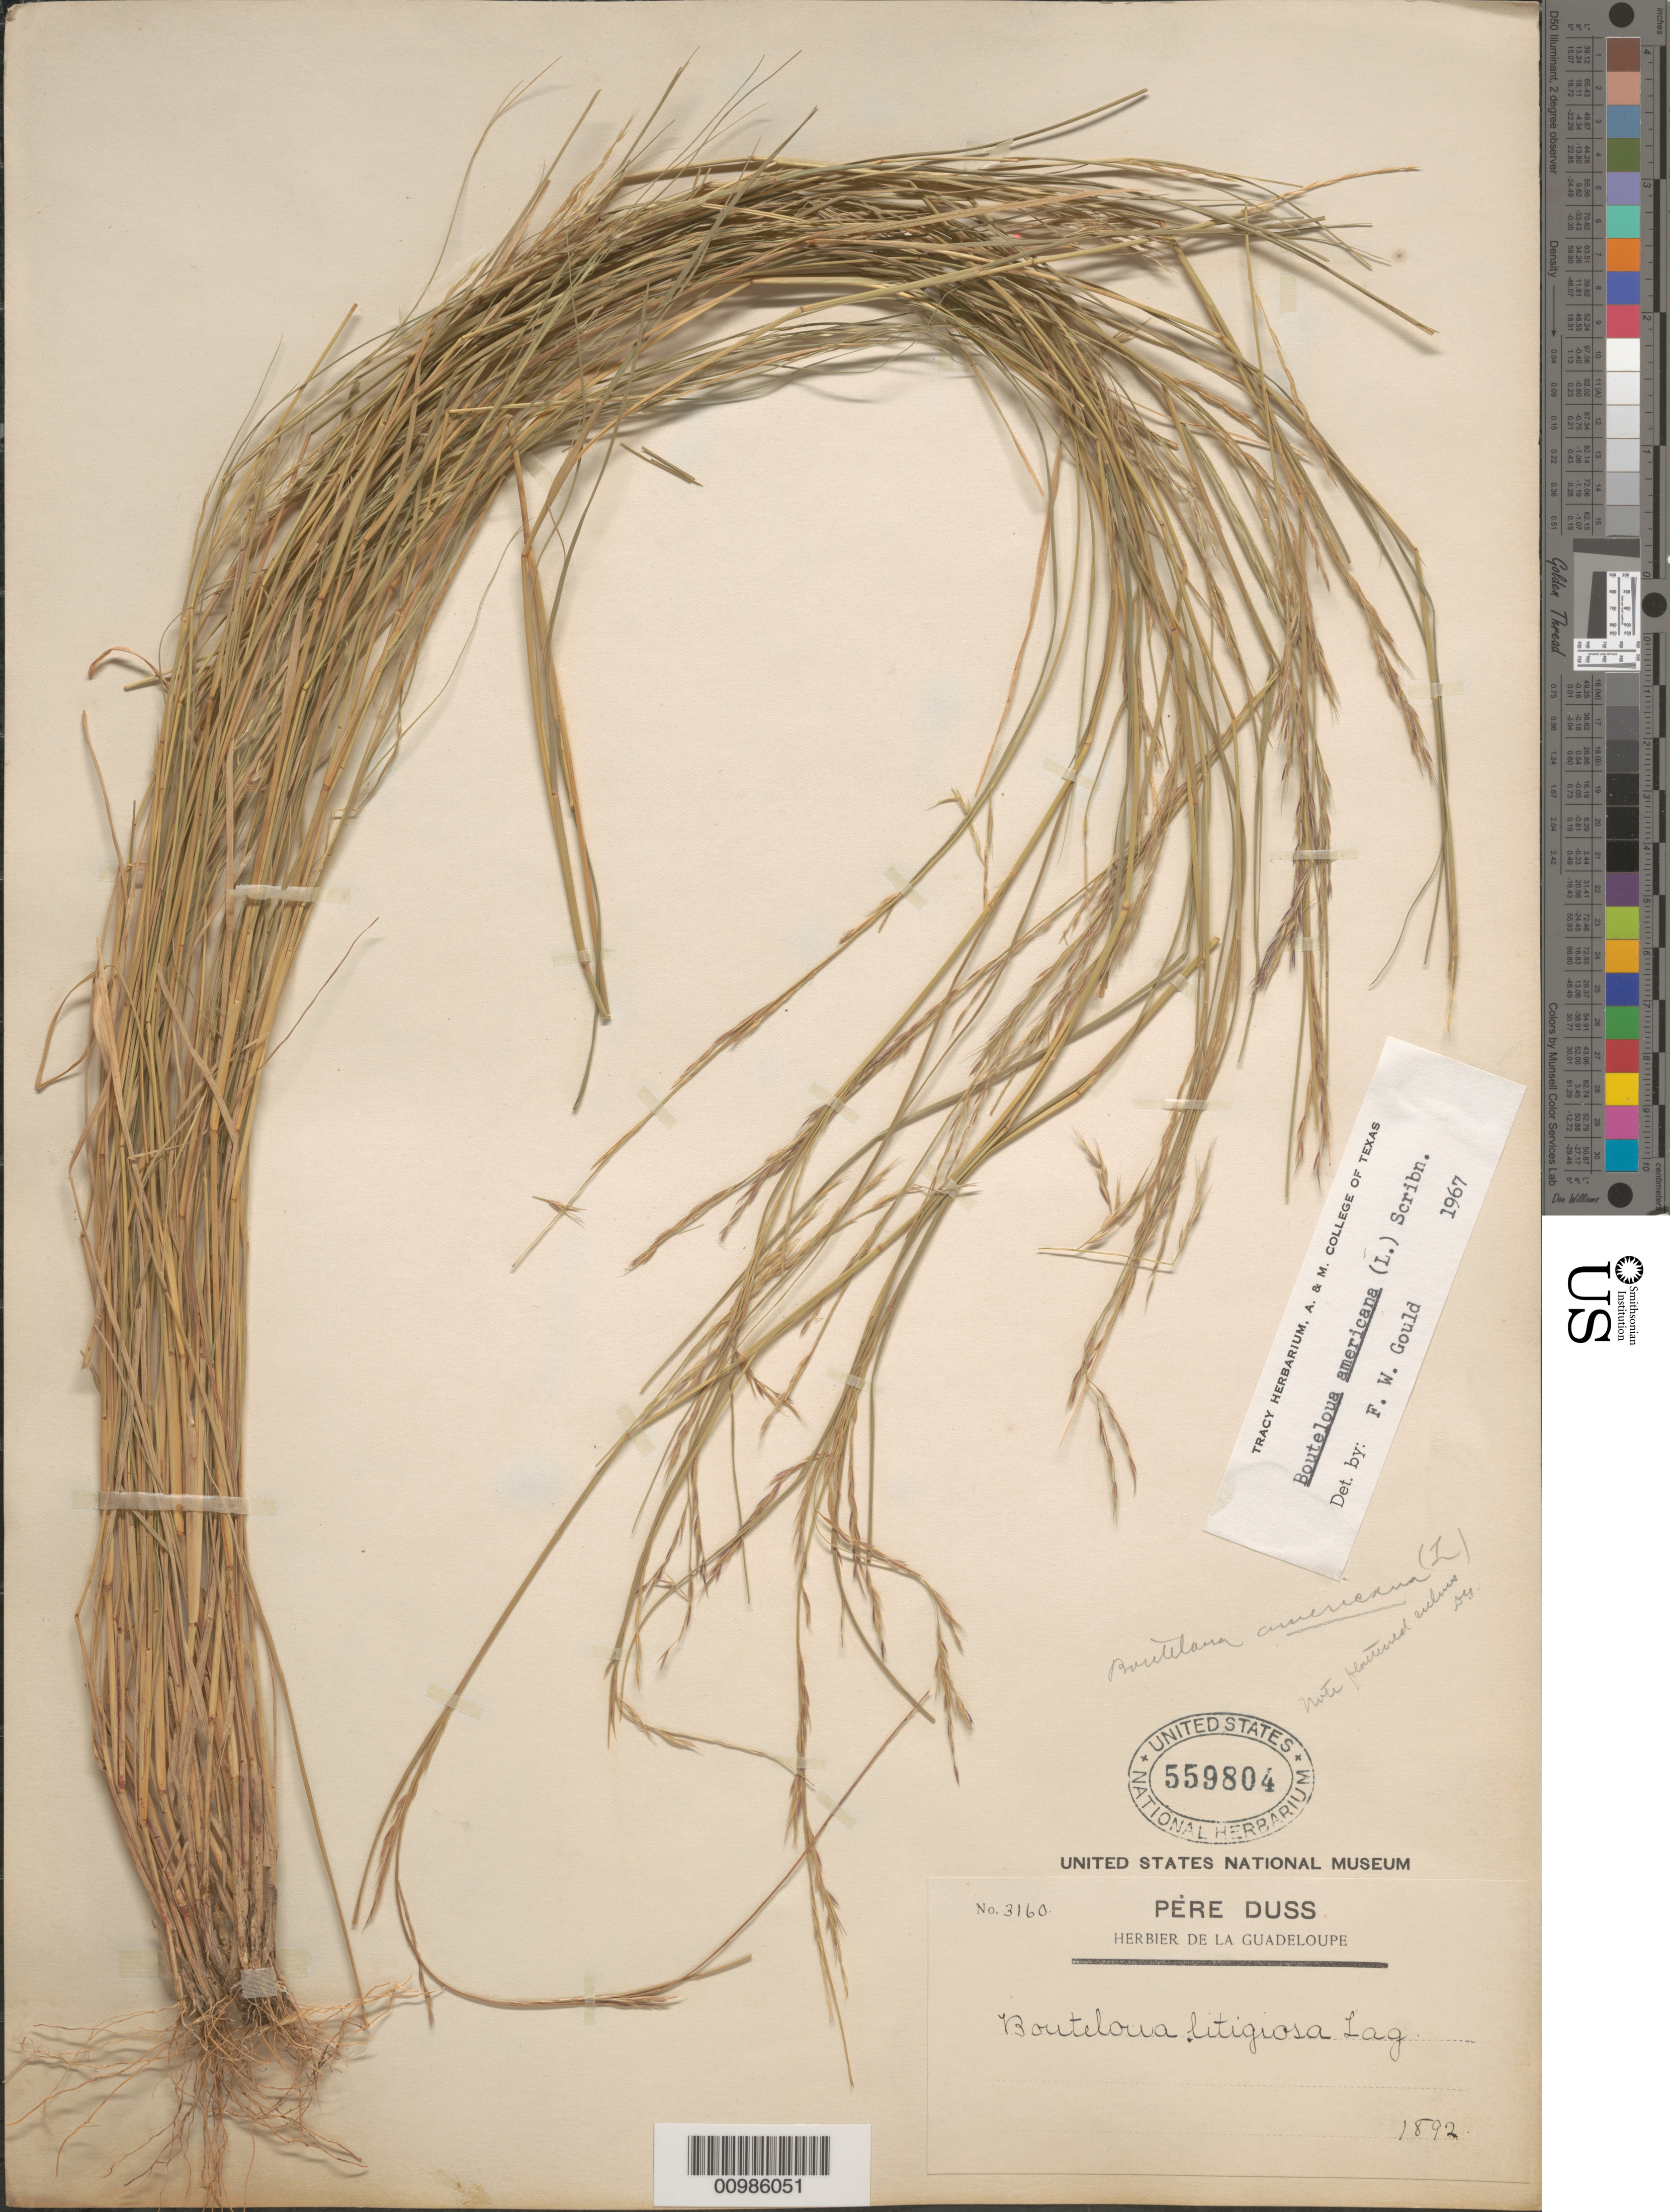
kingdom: Plantae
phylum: Tracheophyta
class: Liliopsida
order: Poales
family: Poaceae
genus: Bouteloua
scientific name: Bouteloua americana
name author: (L.) Scribn.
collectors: Père Duss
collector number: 3160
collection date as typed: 1892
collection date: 1892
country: Guadeloupe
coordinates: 0 N, 0 E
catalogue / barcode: US 559804